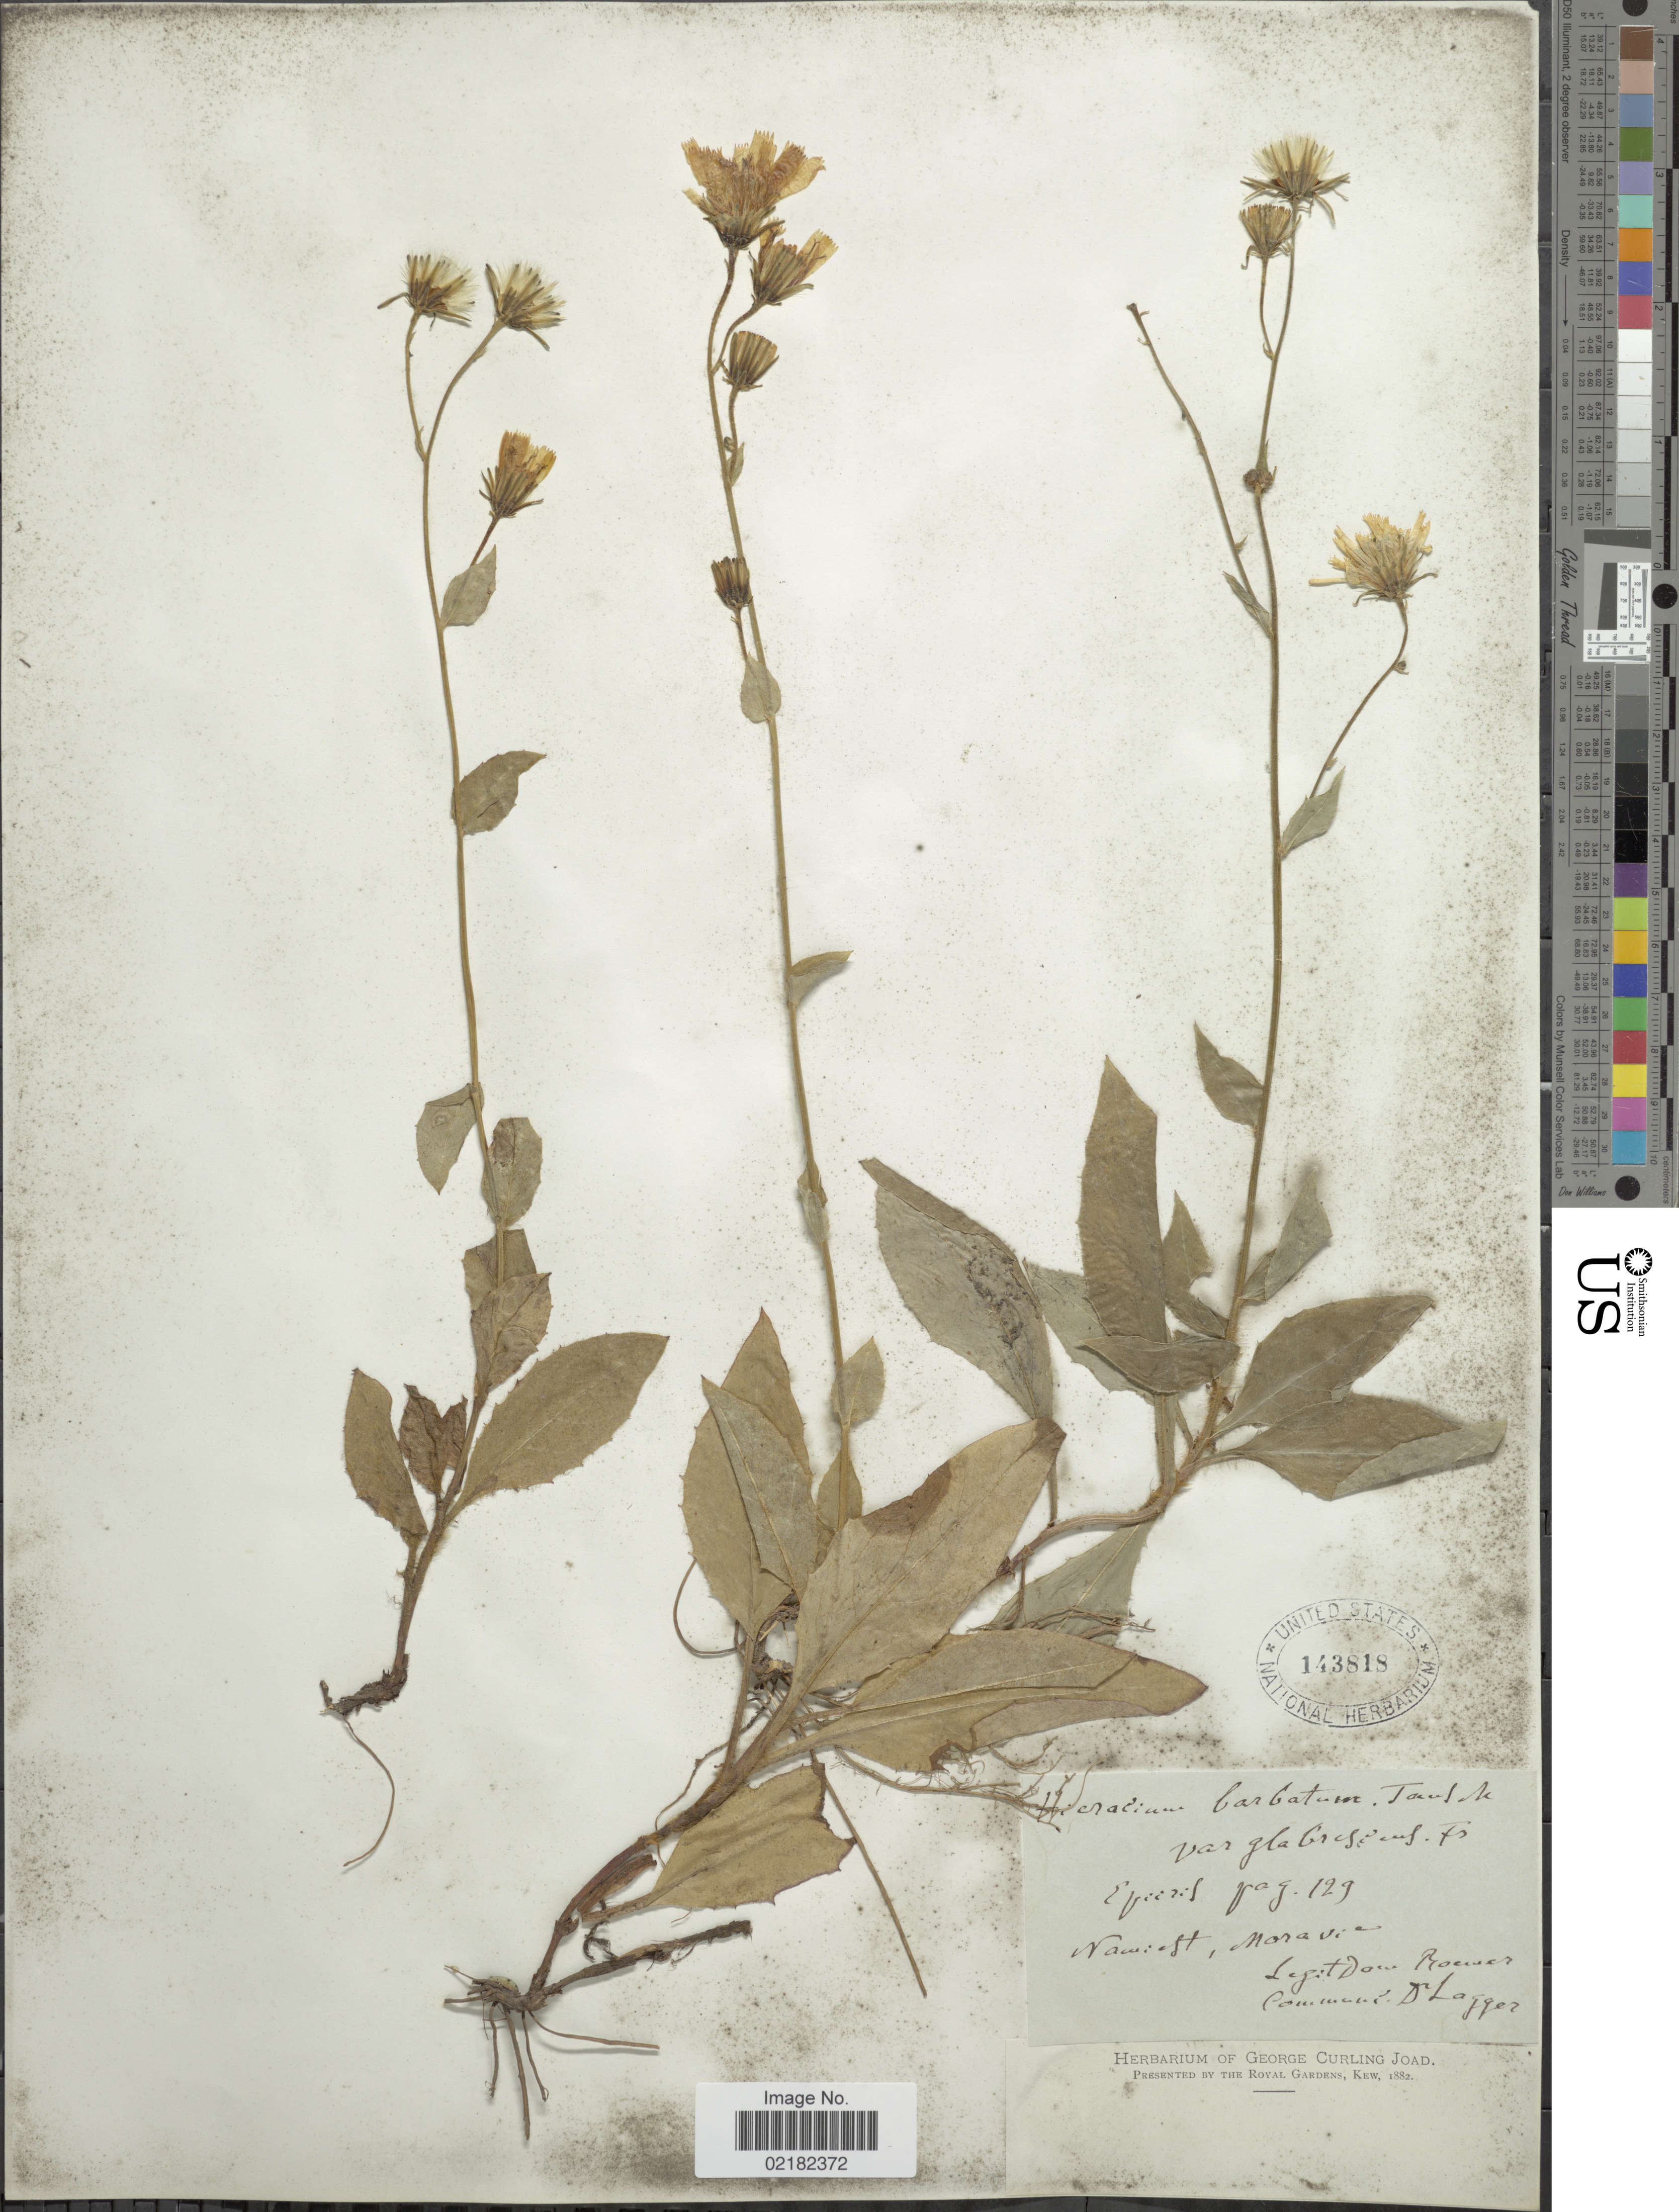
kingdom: Plantae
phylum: Tracheophyta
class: Magnoliopsida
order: Asterales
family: Asteraceae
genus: Hieracium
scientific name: Hieracium racemosum subsp. barbatum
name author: Zahn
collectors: D. Roemer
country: Czechia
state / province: Moravian-Silesian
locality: Moravia, Nawieft [interpreted].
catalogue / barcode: US 143818